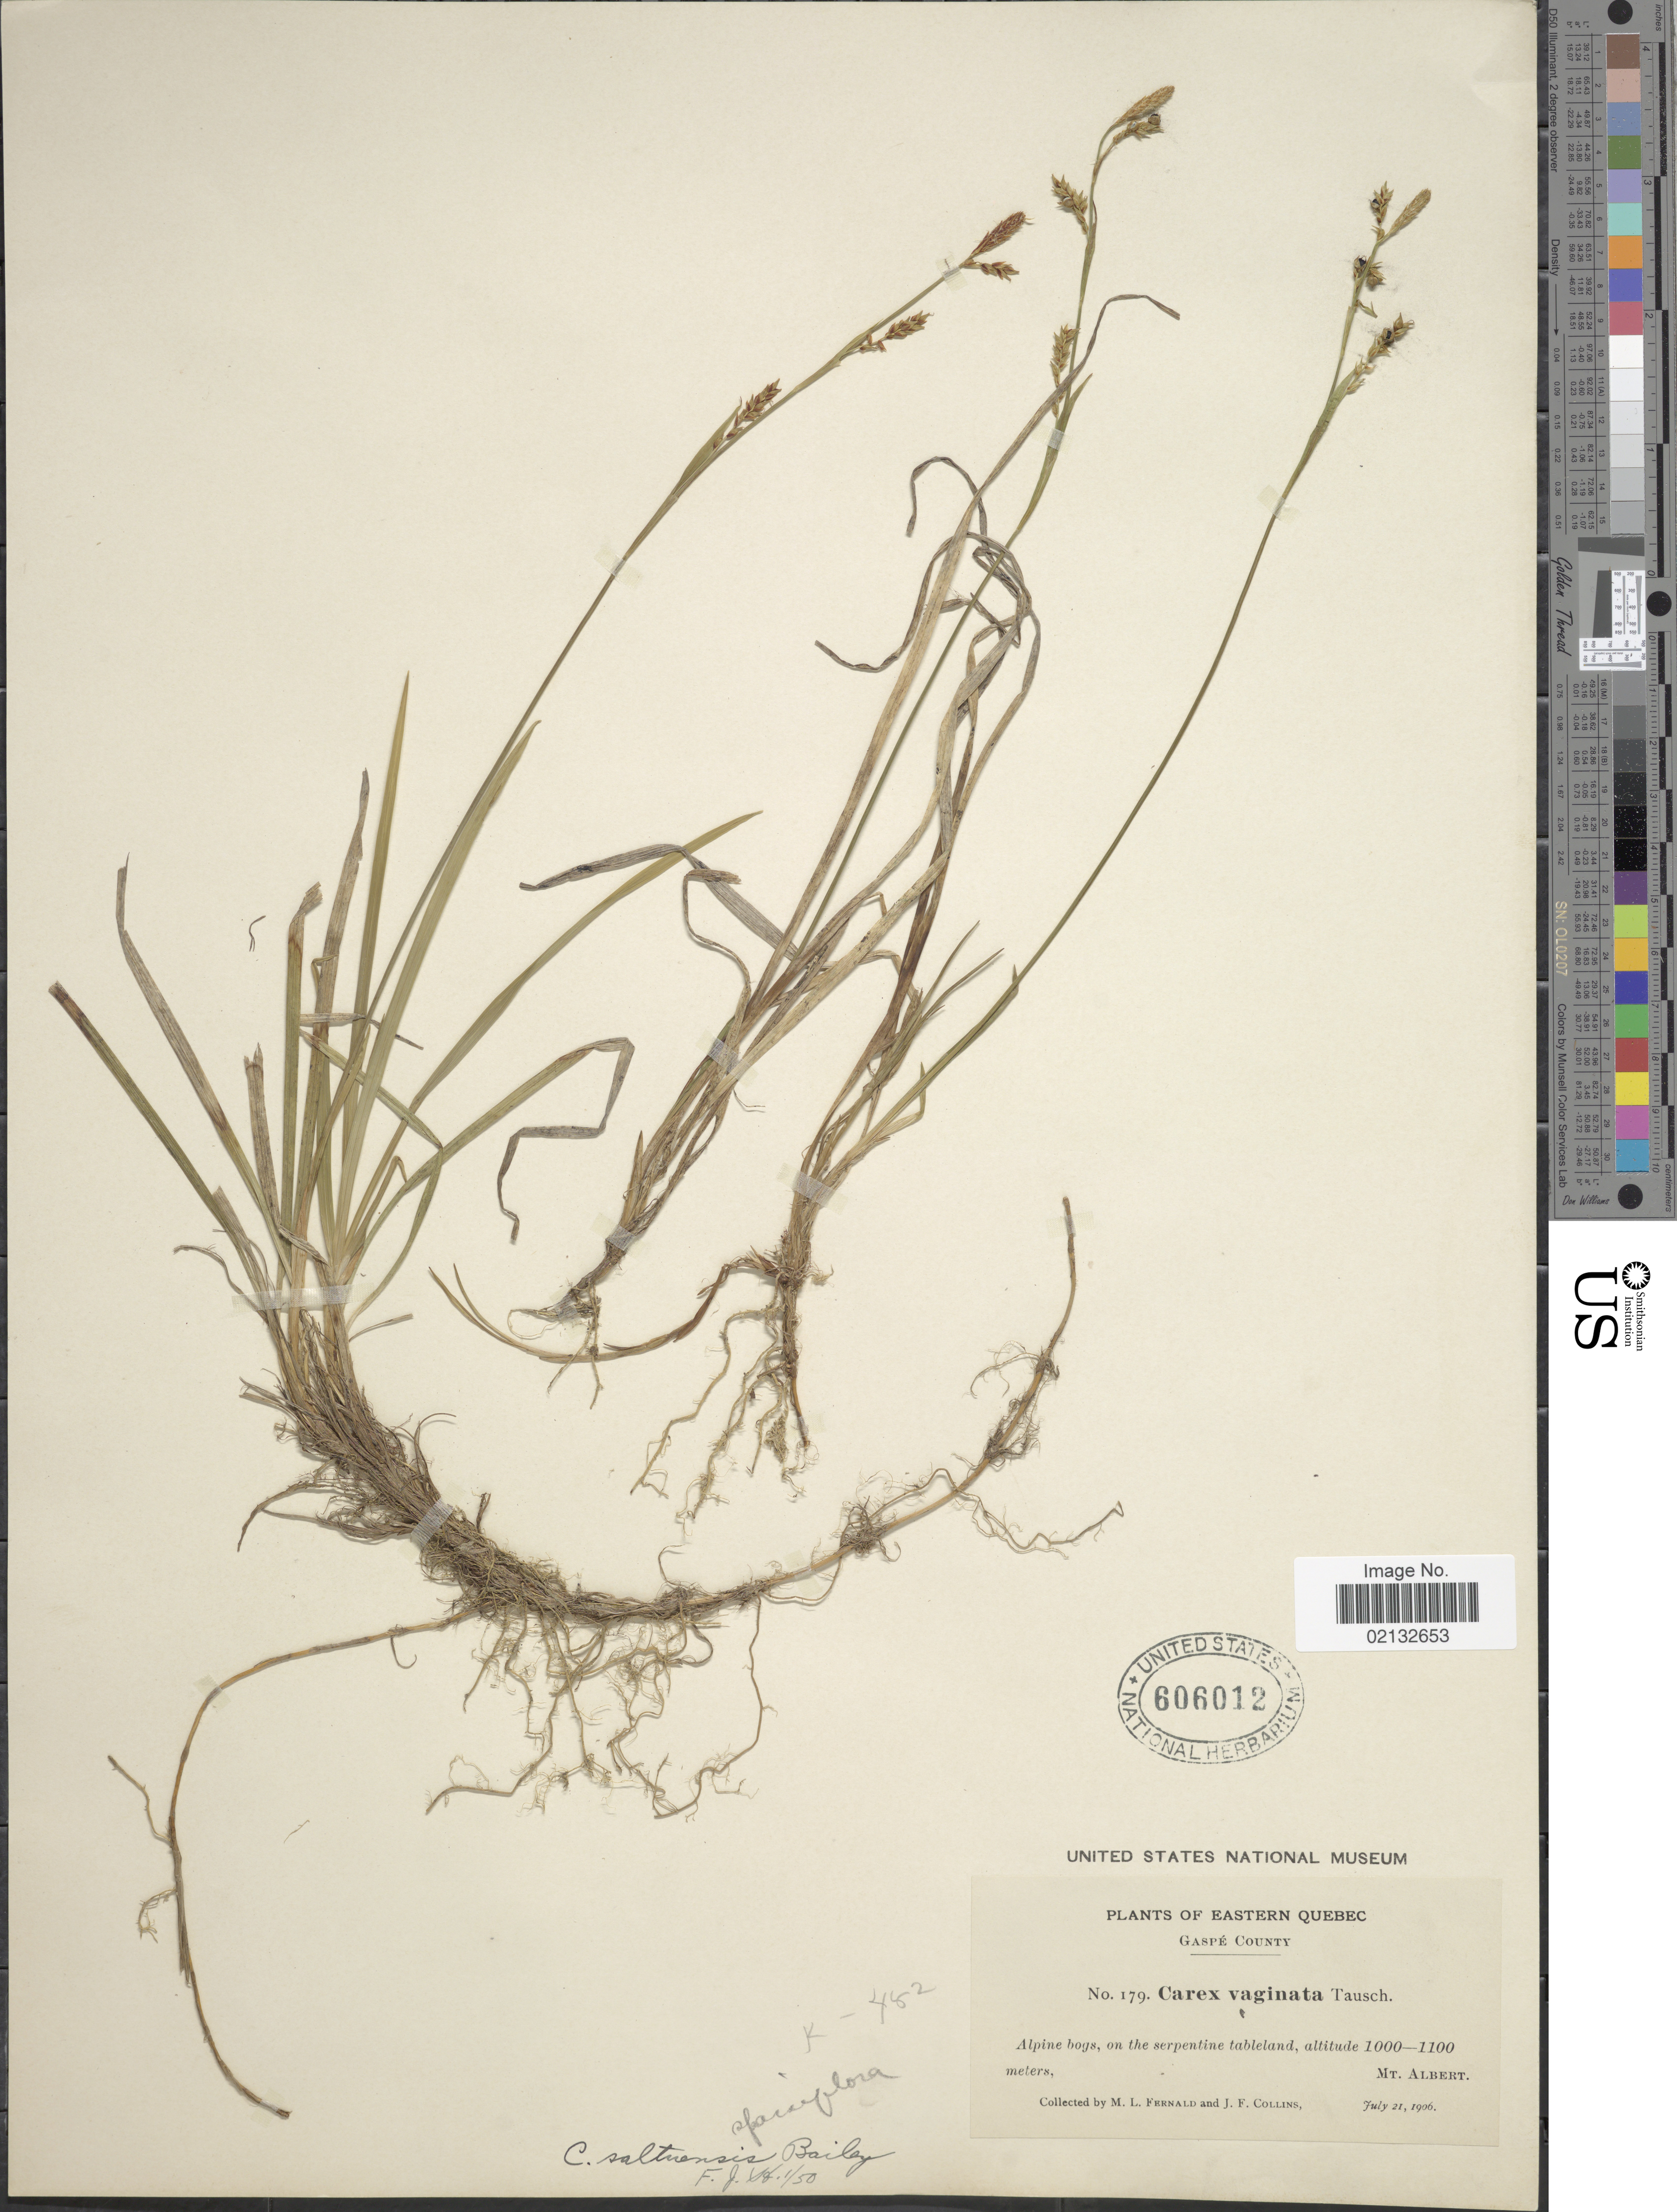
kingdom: Plantae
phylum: Tracheophyta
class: Liliopsida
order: Poales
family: Cyperaceae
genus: Carex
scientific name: Carex vaginata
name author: Tausch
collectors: M. L. Fernald & J. Collins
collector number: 179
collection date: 1906-07-21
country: Canada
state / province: Quebec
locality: Eastern Quebec. Gaspe County. Mt. Albert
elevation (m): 1000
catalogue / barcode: US 606012